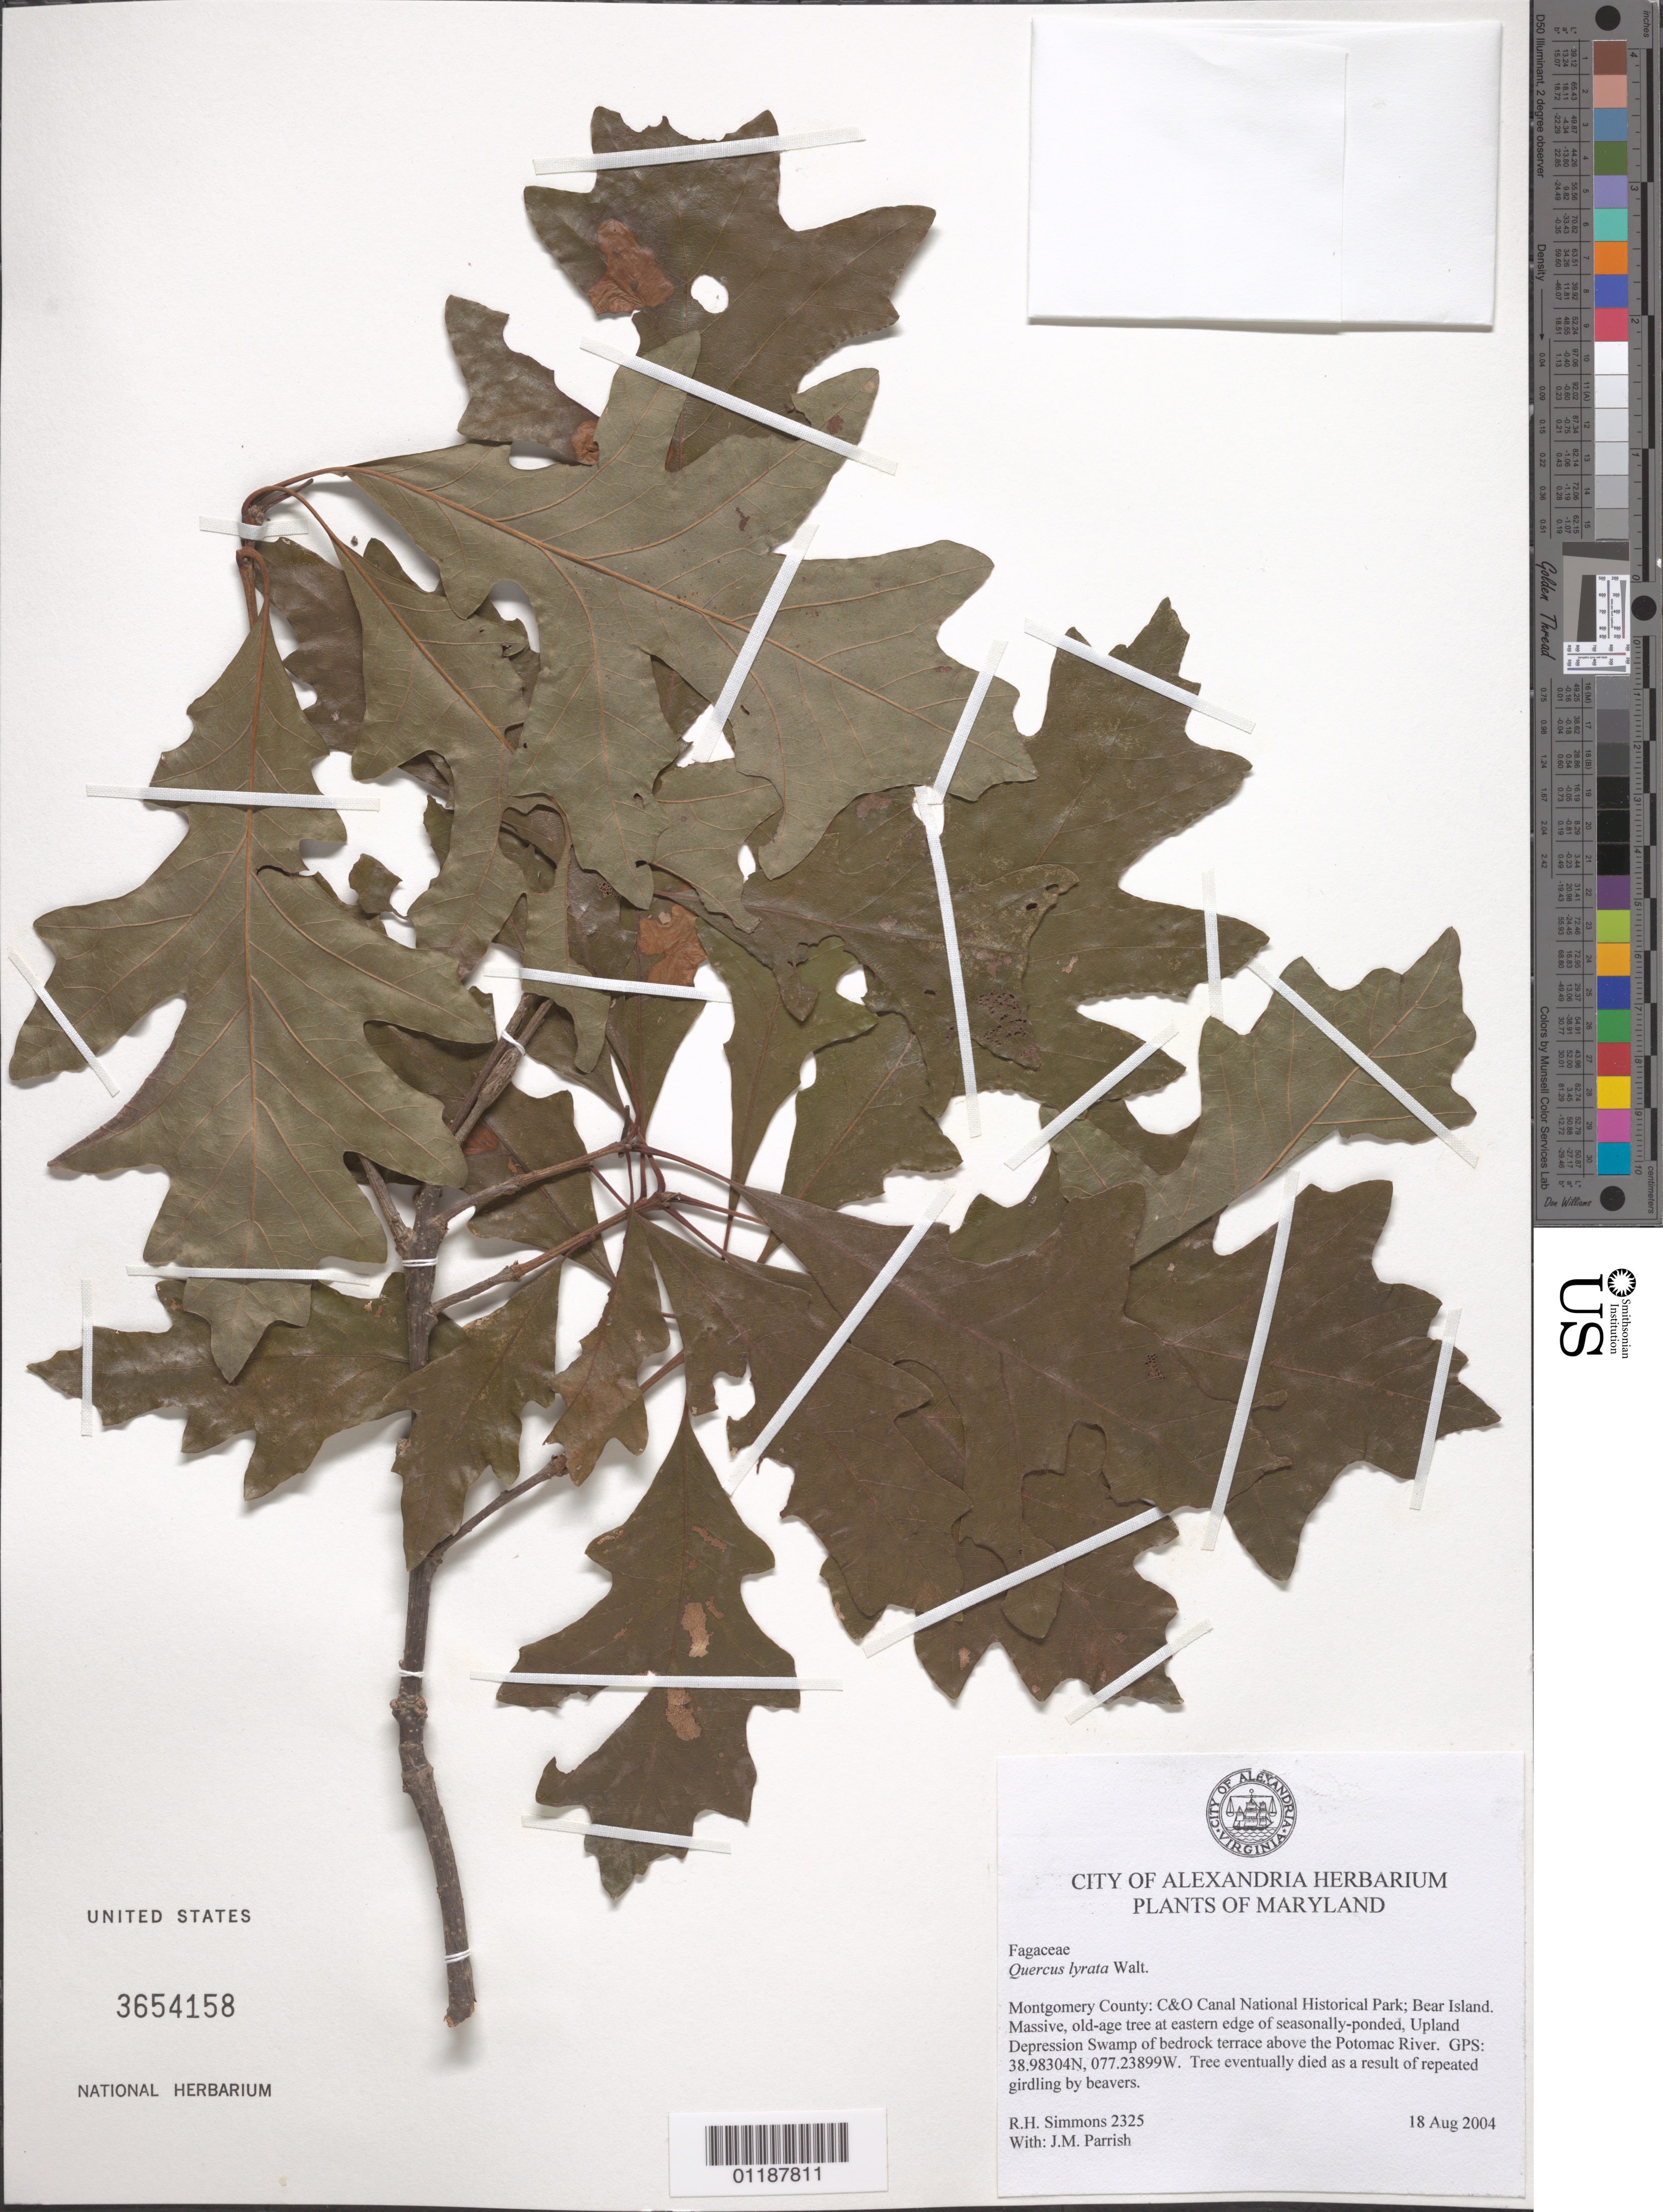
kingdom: Plantae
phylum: Tracheophyta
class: Magnoliopsida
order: Fagales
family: Fagaceae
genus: Quercus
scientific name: Quercus lyrata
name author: Walter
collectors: R. Simmons & J. Parrish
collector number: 2325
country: United States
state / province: Maryland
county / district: Montgomery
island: Bear Island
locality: C&O Canal National Historical Park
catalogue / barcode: US 3654158